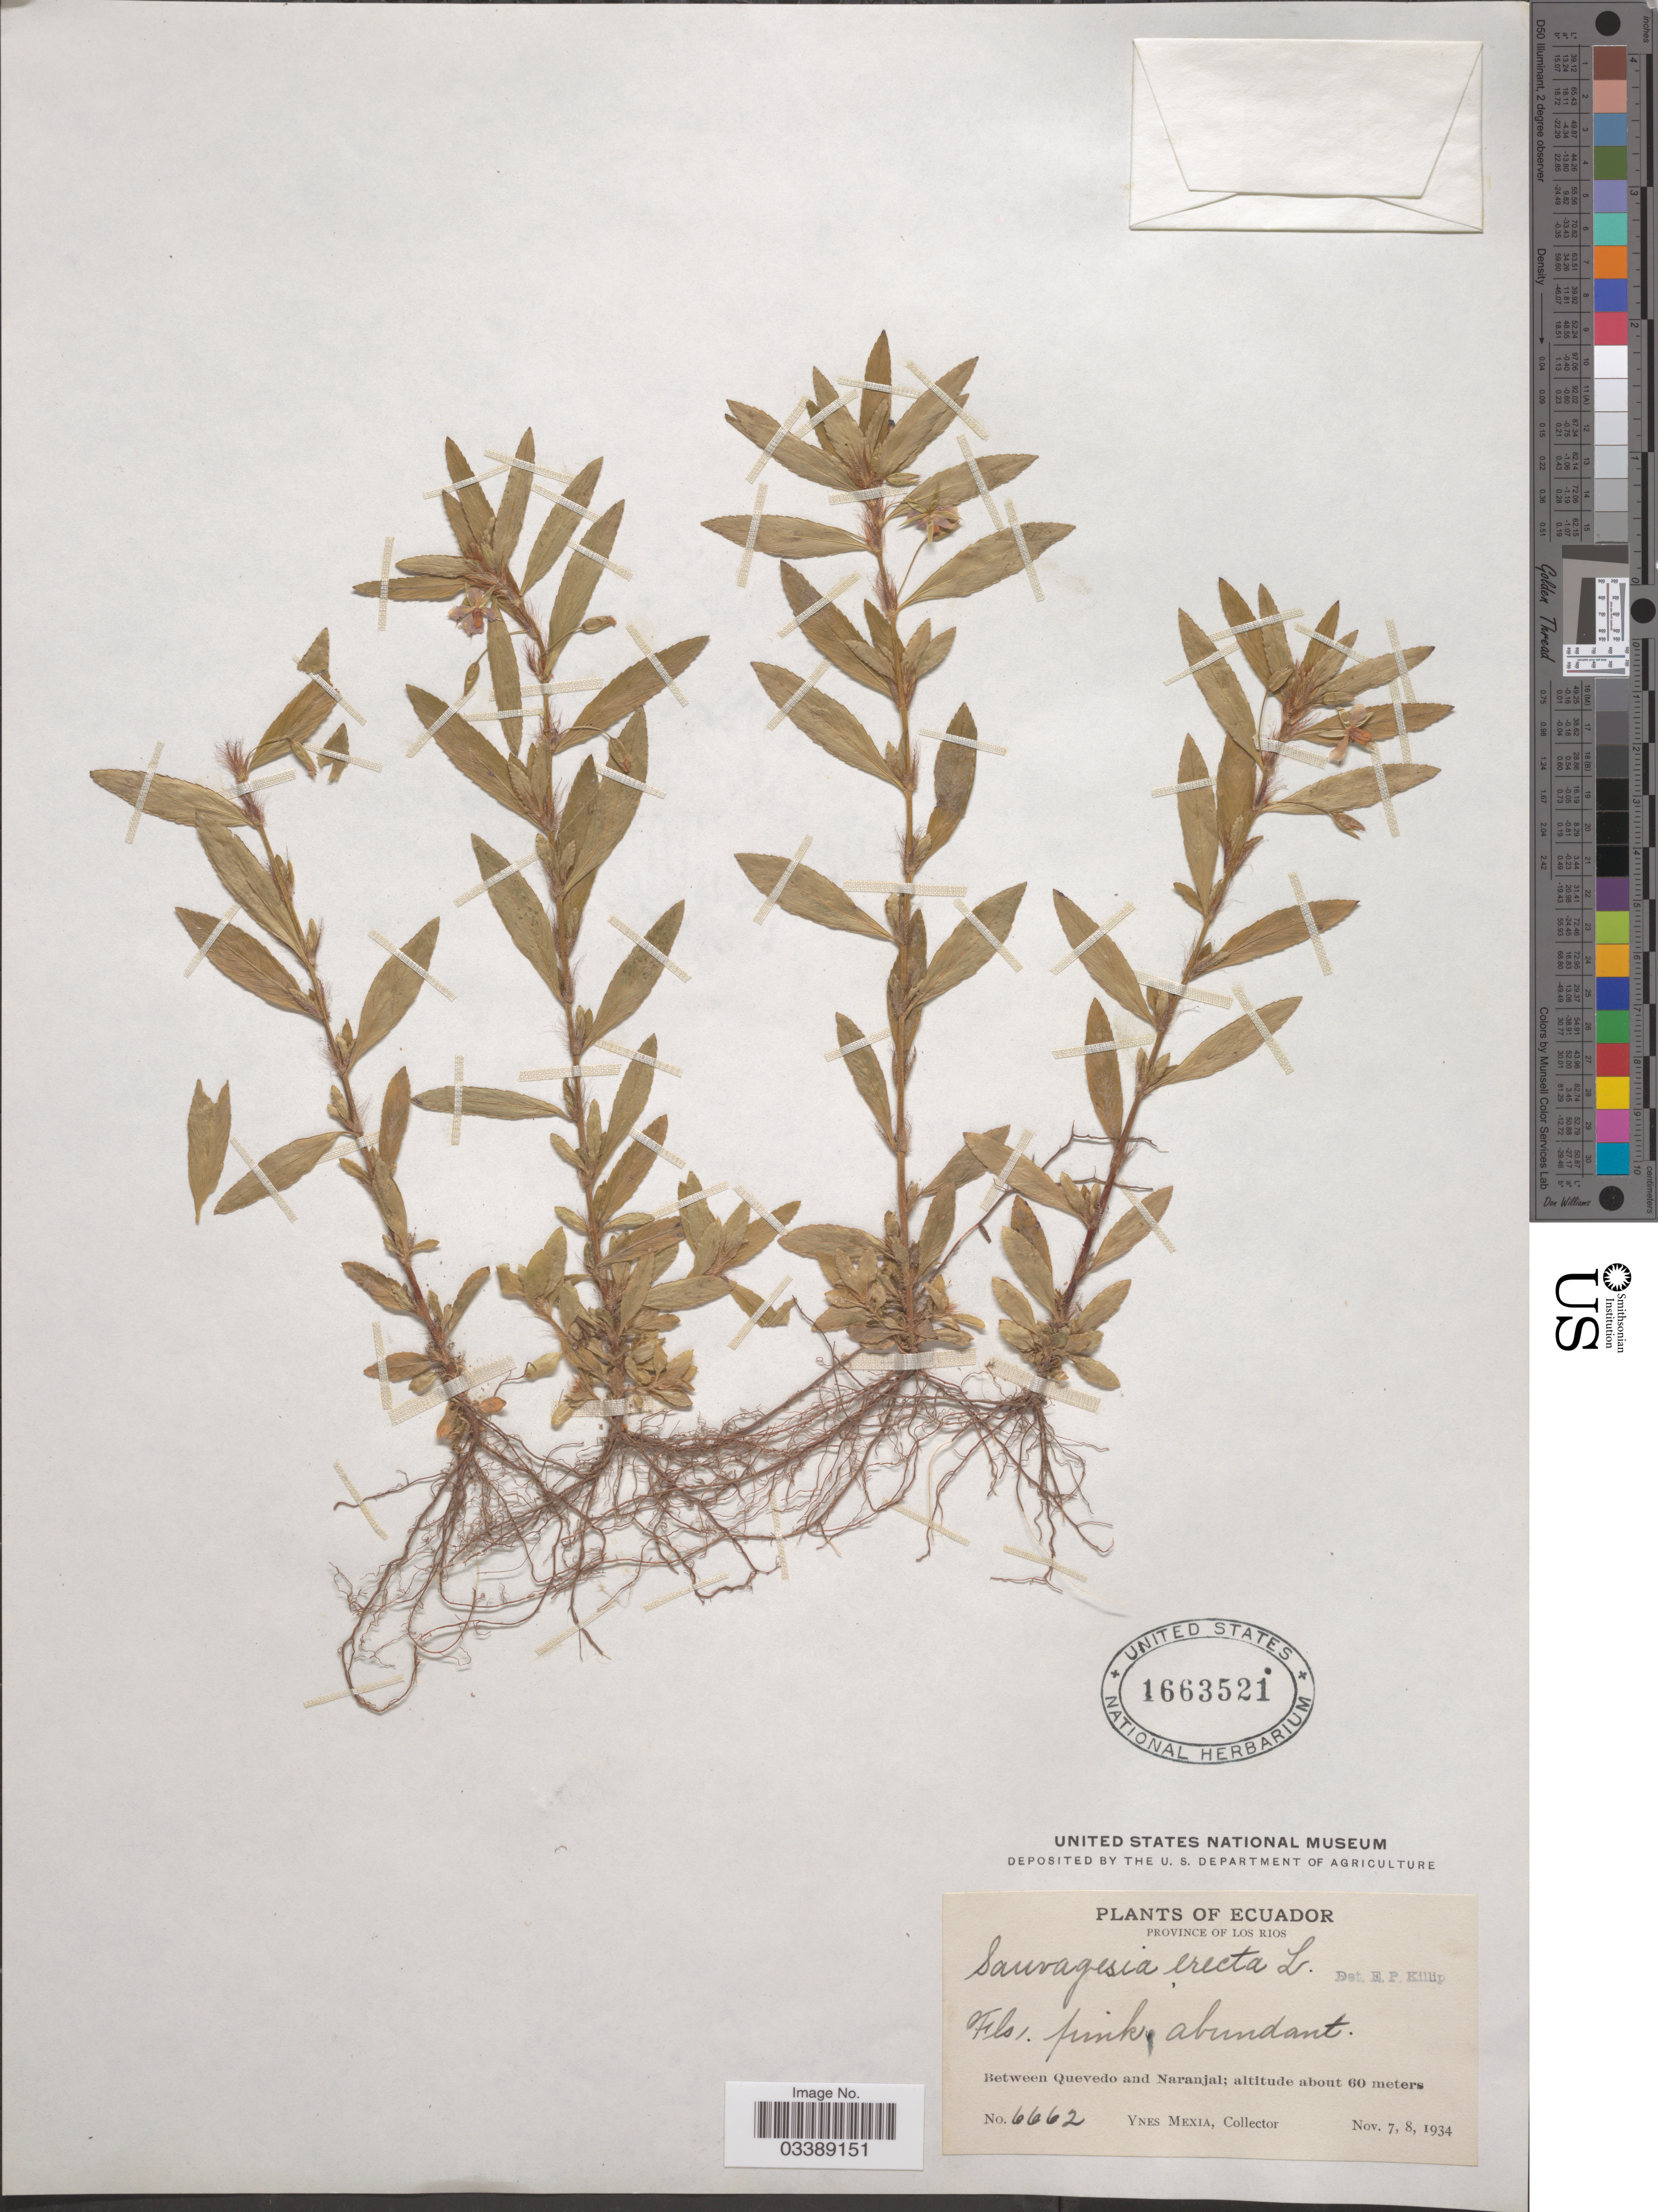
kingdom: Plantae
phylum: Tracheophyta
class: Magnoliopsida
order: Malpighiales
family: Ochnaceae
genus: Sauvagesia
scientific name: Sauvagesia erecta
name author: L.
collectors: Y. Mexia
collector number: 6662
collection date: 1934-11-07/1934-11-08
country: Ecuador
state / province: Los Ríos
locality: Between Quevedo and Naranjal.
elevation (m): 60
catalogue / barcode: US 1663521